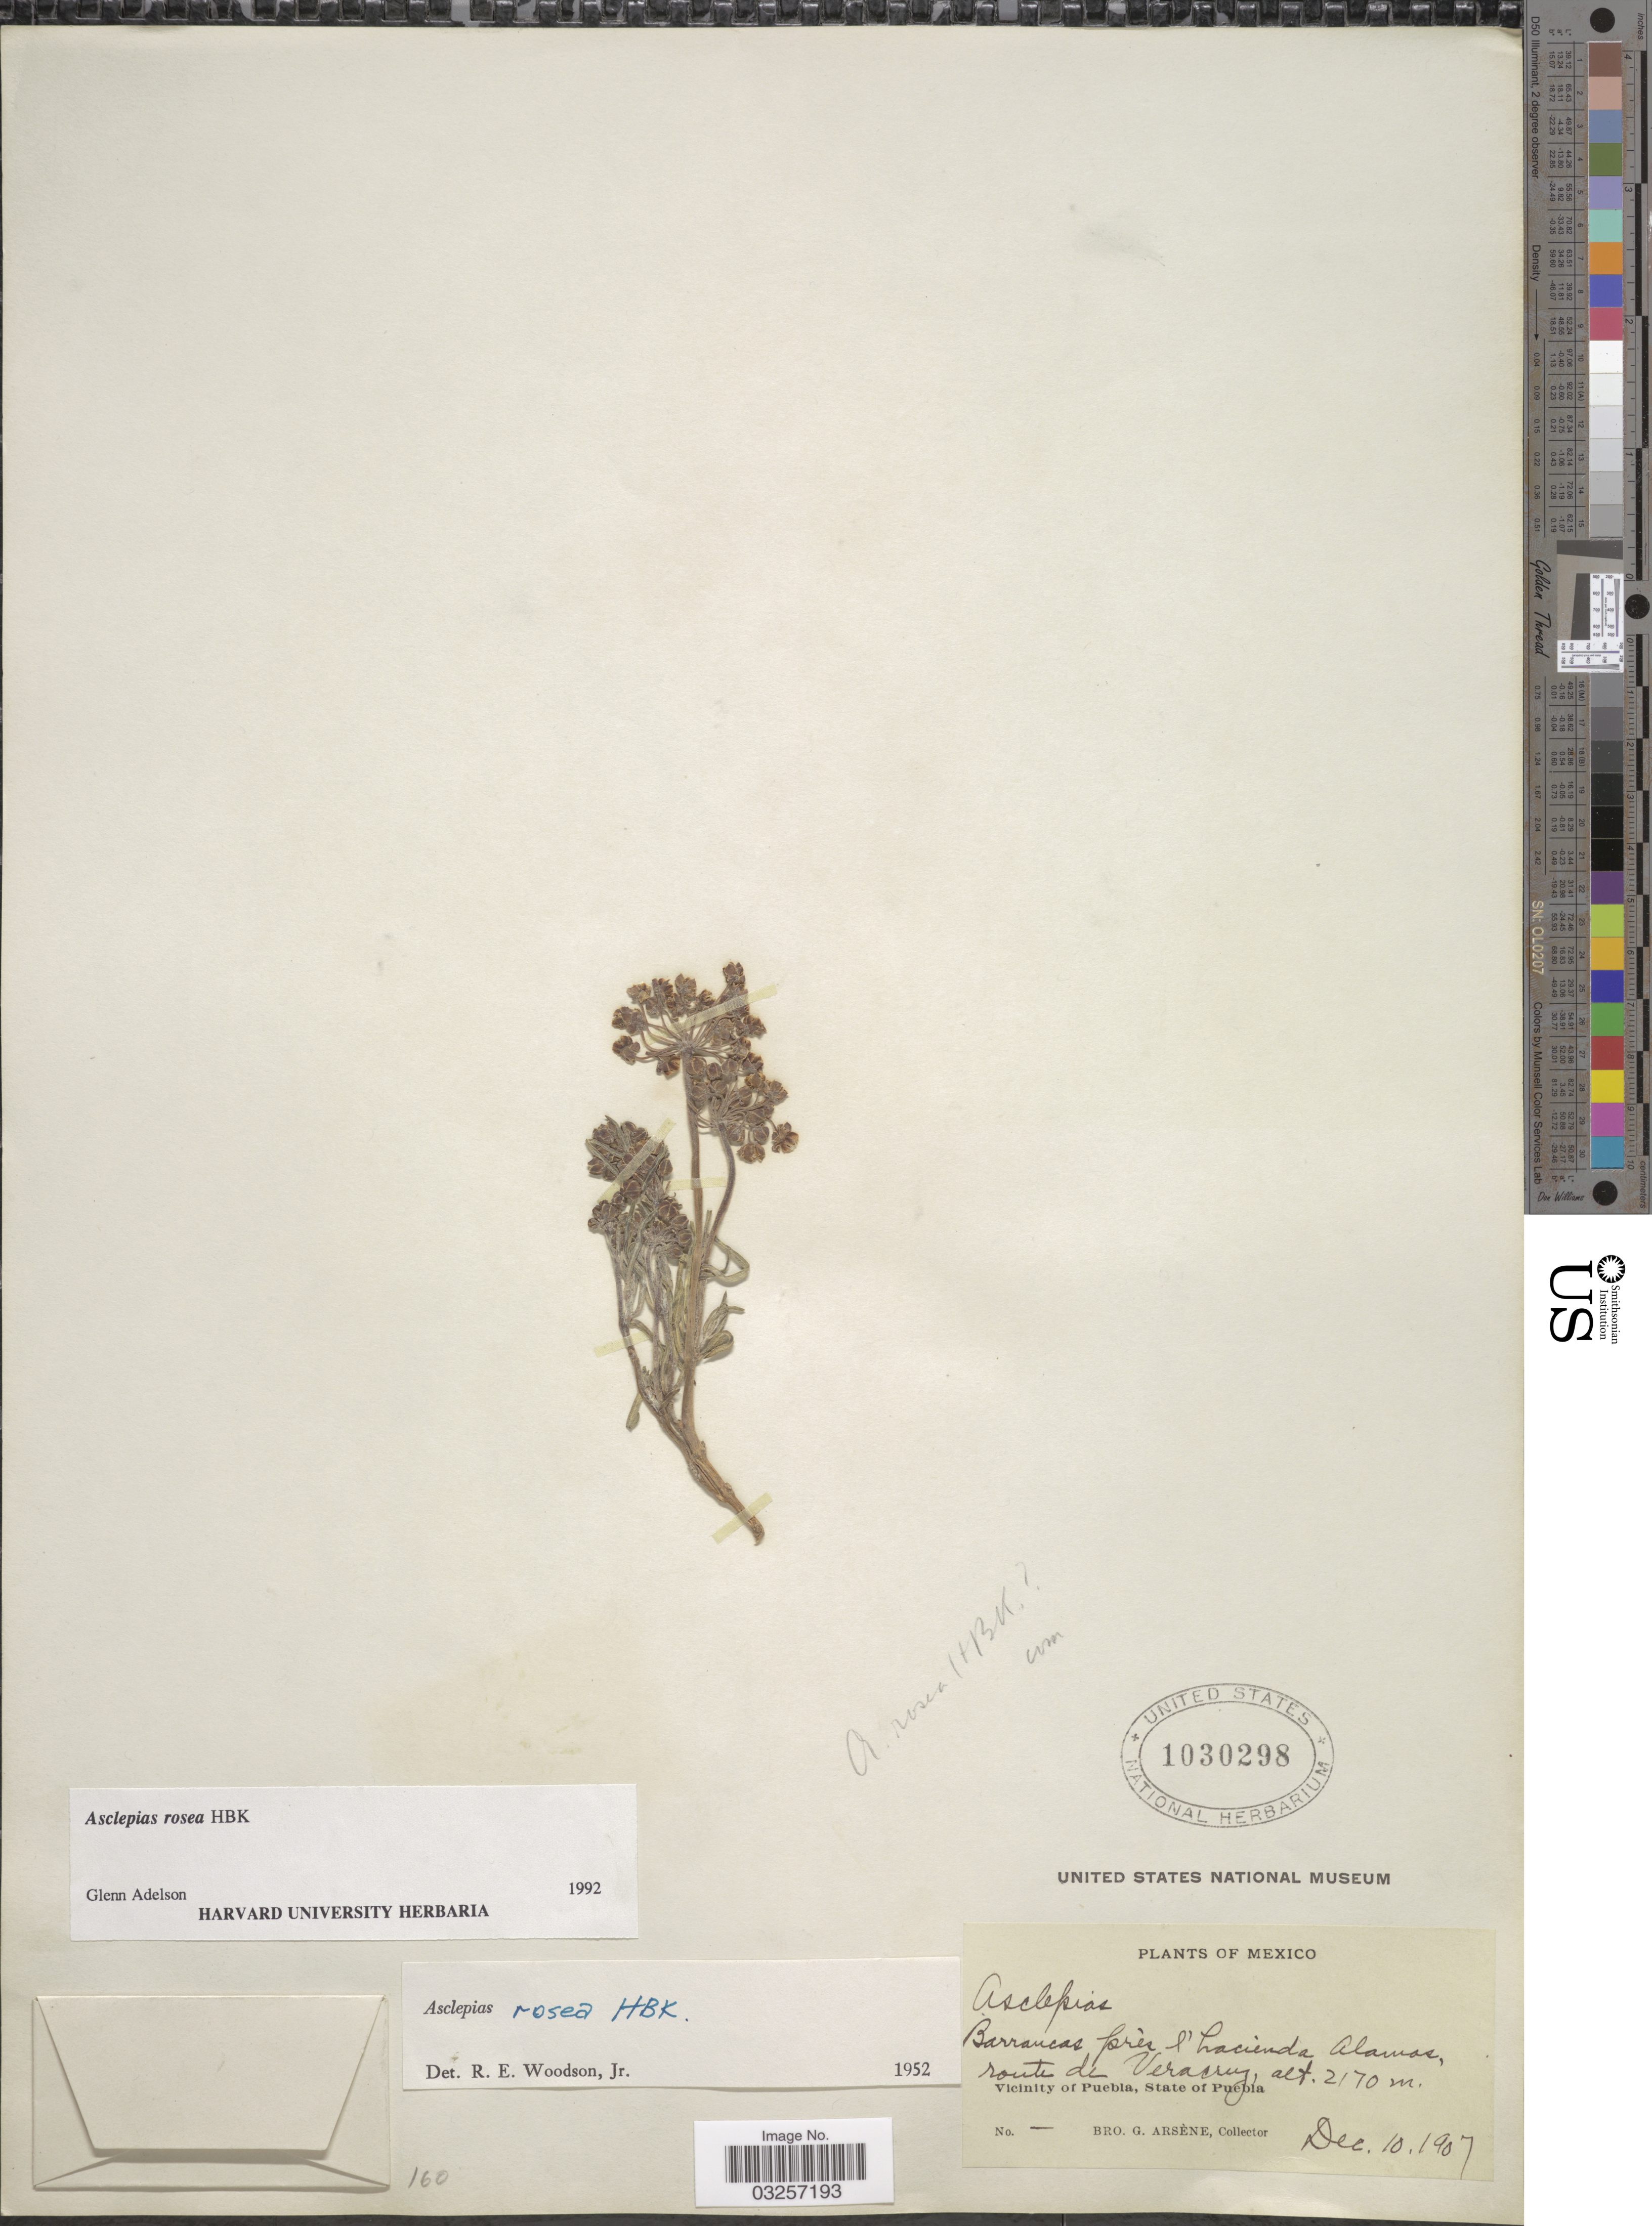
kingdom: Plantae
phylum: Tracheophyta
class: Magnoliopsida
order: Gentianales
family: Apocynaceae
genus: Asclepias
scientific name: Asclepias rosea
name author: Kunth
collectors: Bro. G. Arsène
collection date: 1907-12-10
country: Mexico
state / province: Puebla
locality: Barrancas près l'hacienda Alamas, route de Veracruz. Vicinity of Puebla.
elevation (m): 2170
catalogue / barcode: US 1030298